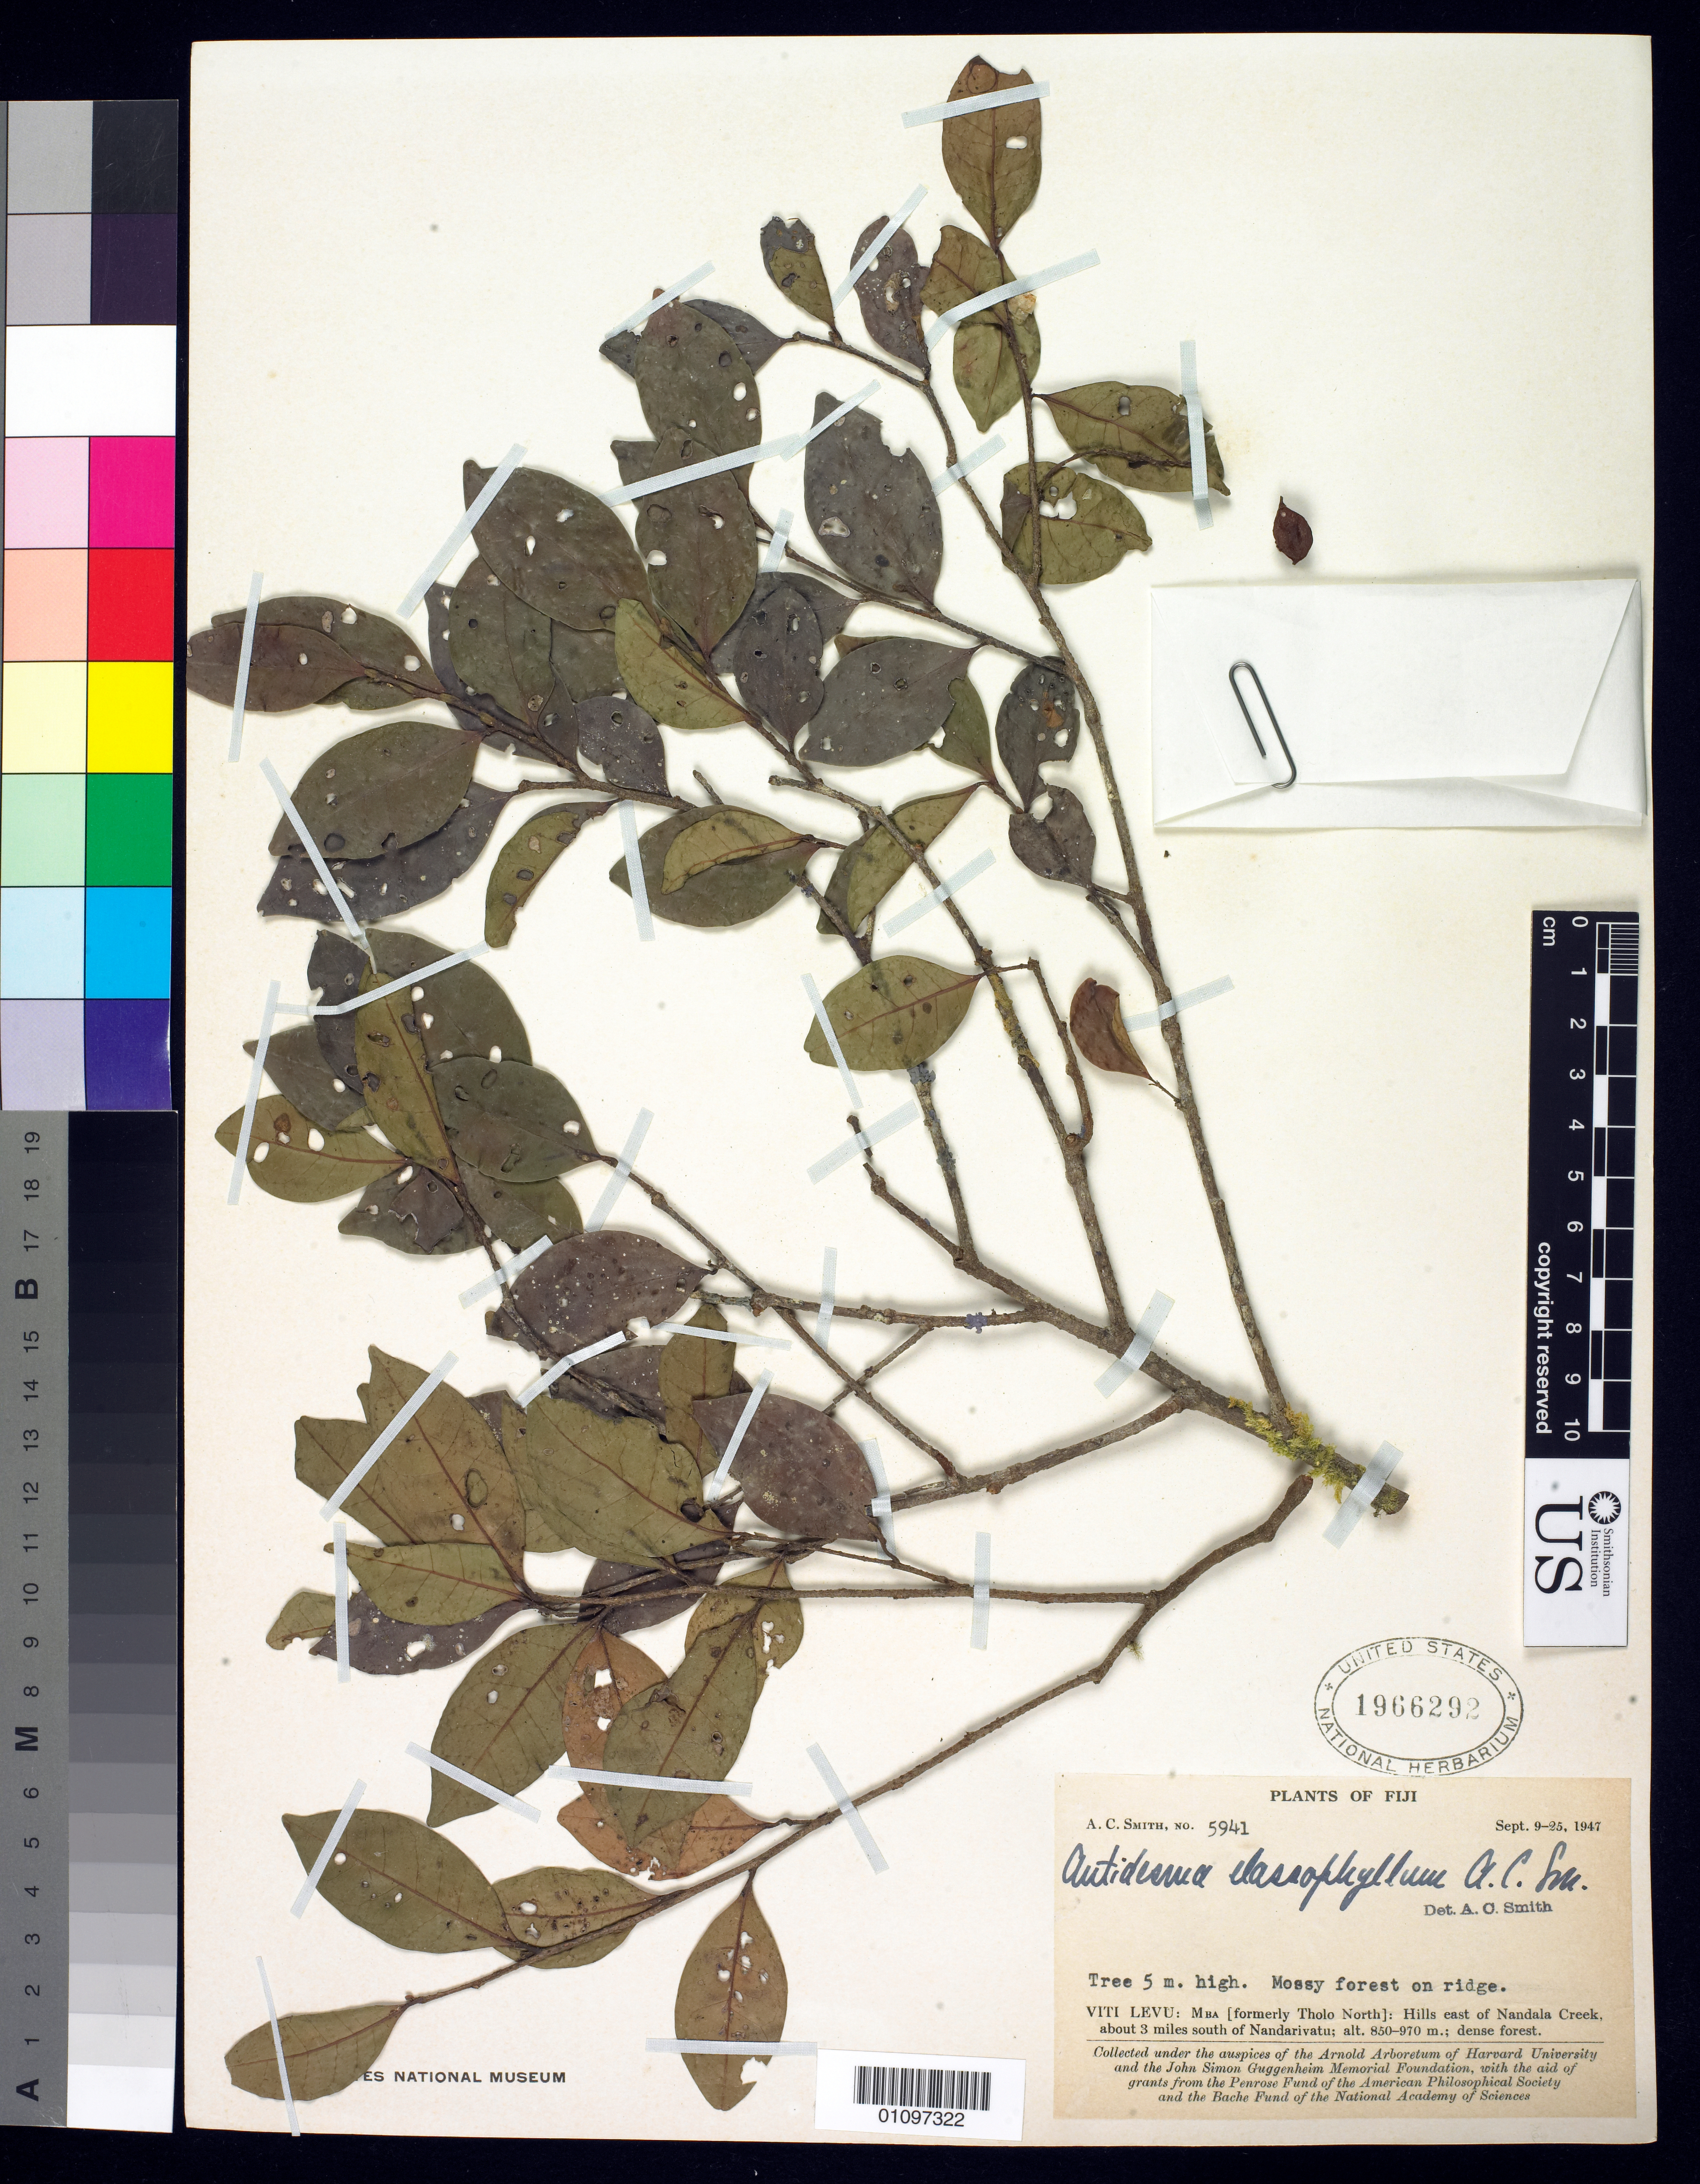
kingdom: Plantae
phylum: Tracheophyta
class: Magnoliopsida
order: Malpighiales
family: Phyllanthaceae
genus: Antidesma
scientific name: Antidesma elassophyllum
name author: A.C. Sm.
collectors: A. C. Smith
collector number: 5941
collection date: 1947-09-09/1947-09-25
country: Fiji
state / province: Mba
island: Viti Levu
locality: Hills east of Nandala Creek, about 3 miles south of Nandarivatu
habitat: mossy forest on ridge.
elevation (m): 850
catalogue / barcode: US 1966292